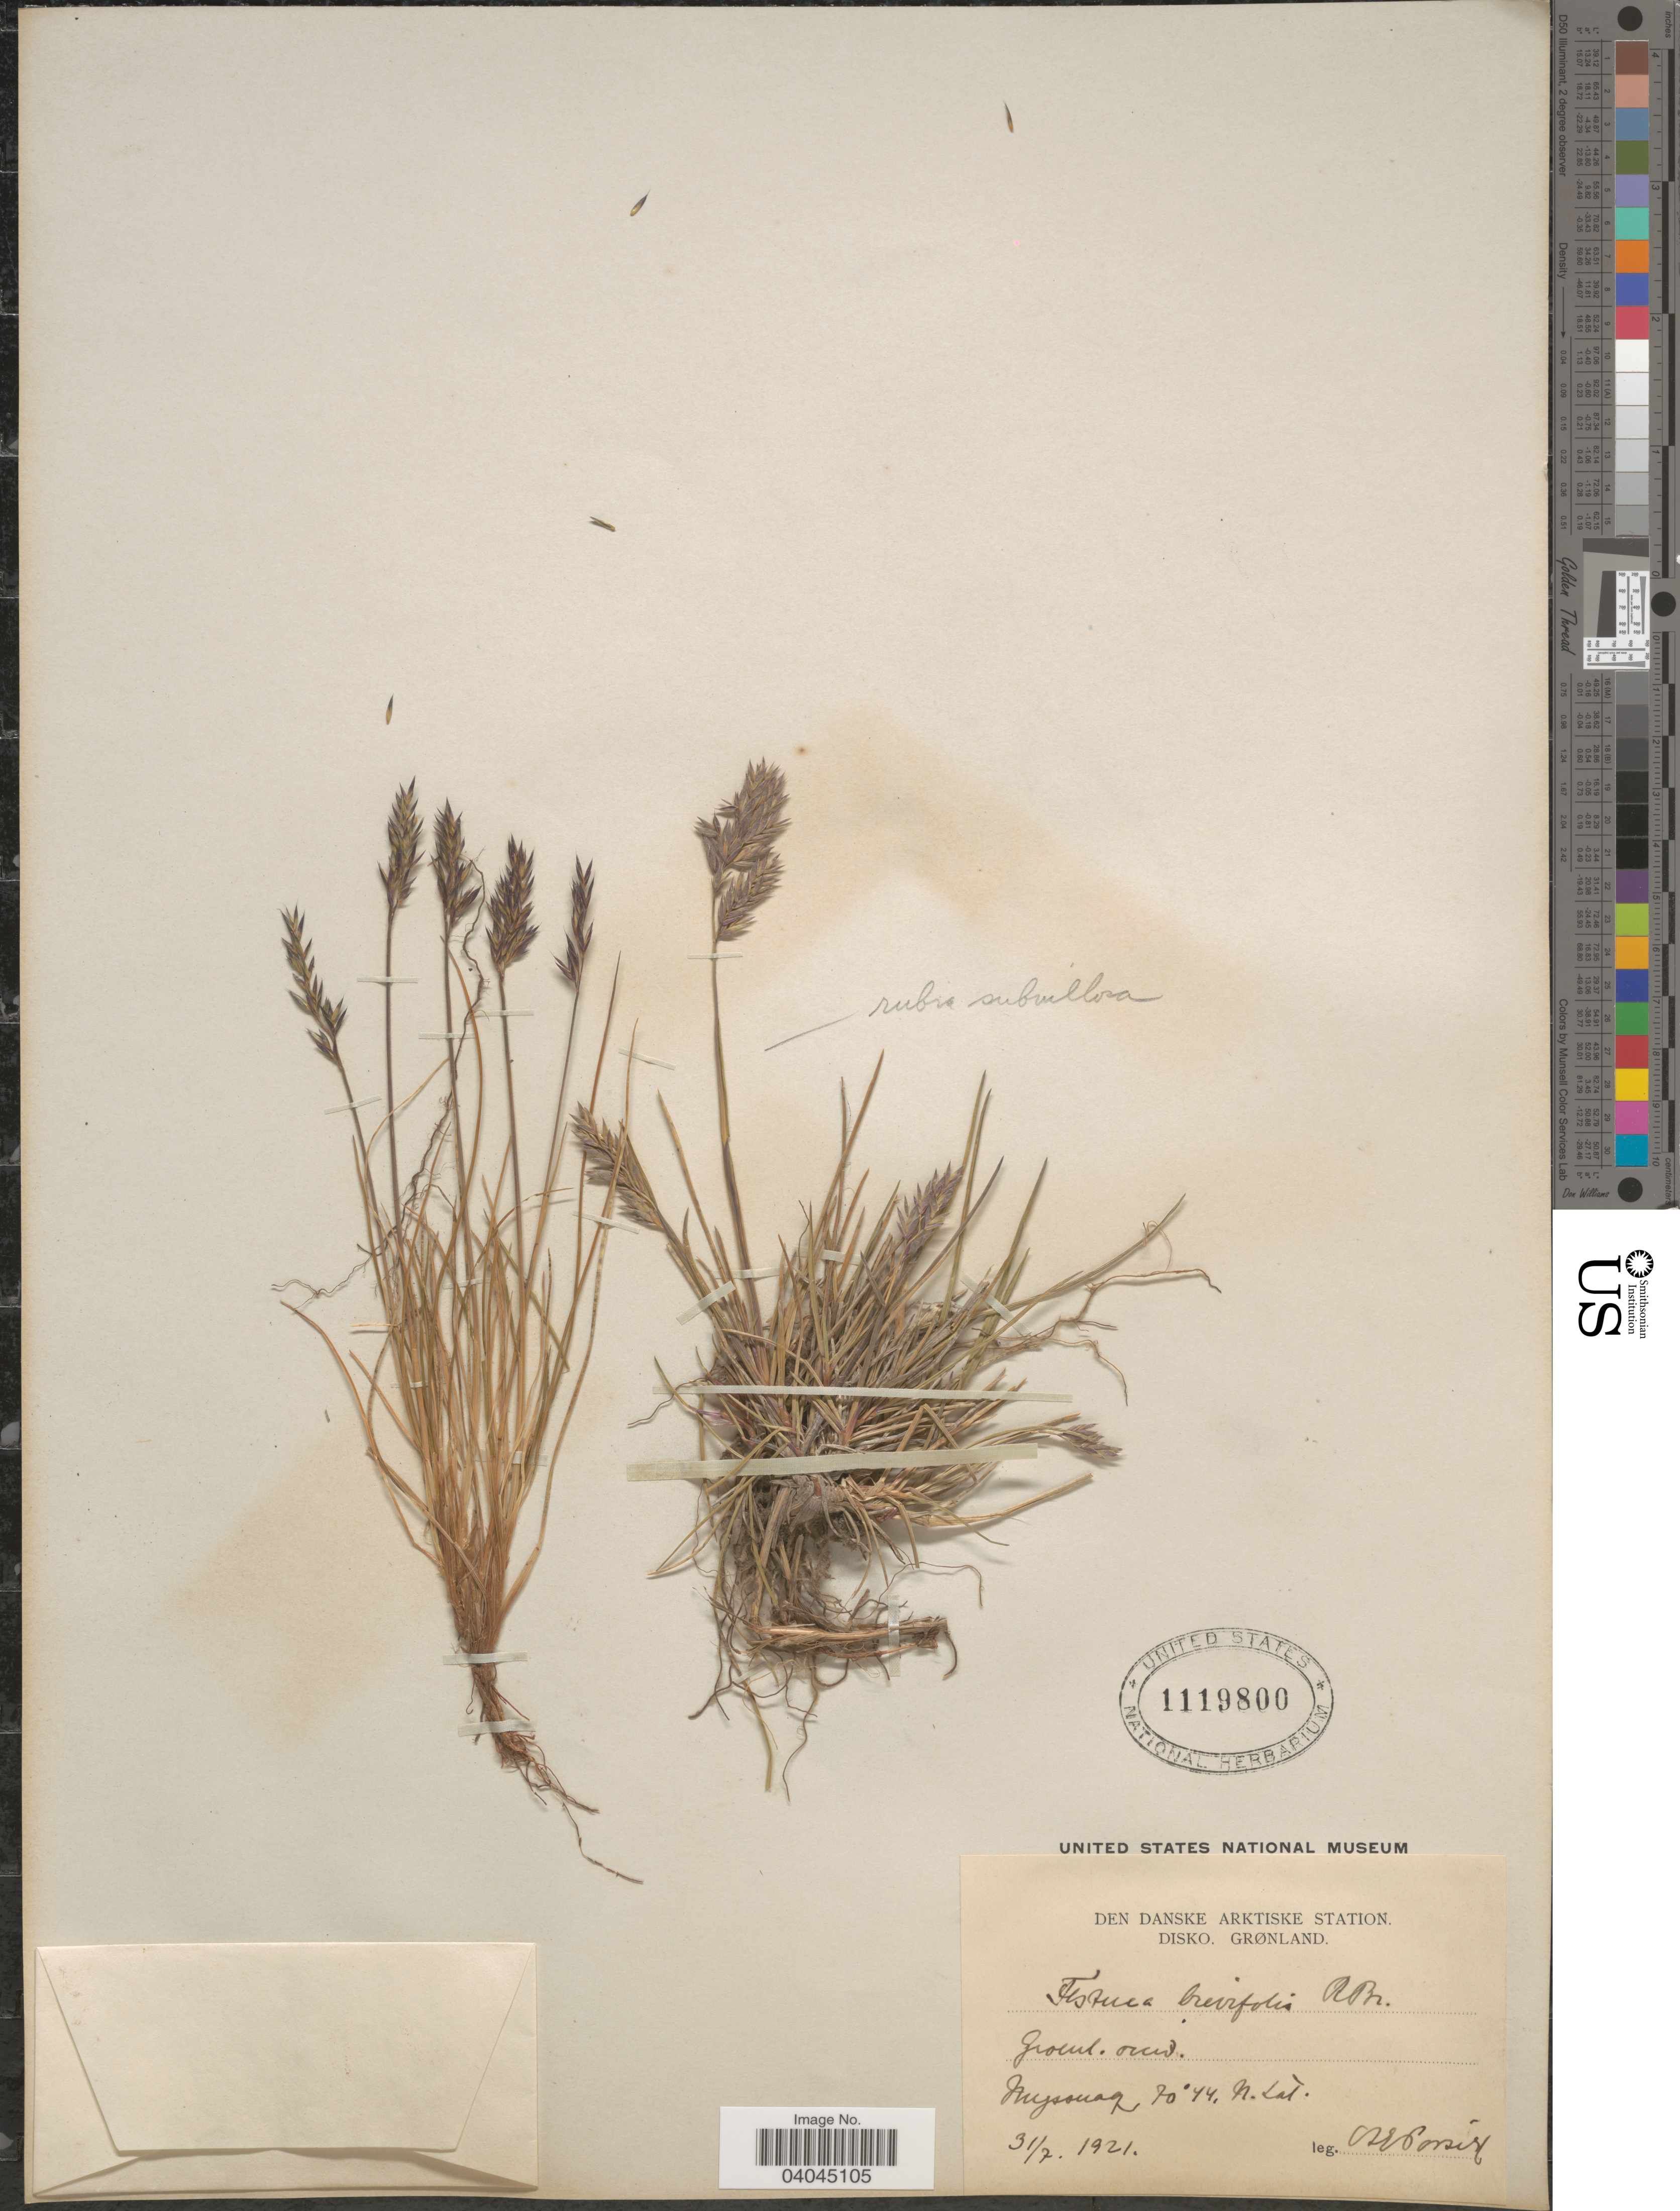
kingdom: Plantae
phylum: Tracheophyta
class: Liliopsida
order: Poales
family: Poaceae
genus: Festuca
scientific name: Festuca rubra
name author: L.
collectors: A. E. Porsild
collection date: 1921-07-31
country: Greenland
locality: Den Danske Arktiske Station. Disko. Grønland. Groenl. occid. Nugssuaq.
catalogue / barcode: US 1119800